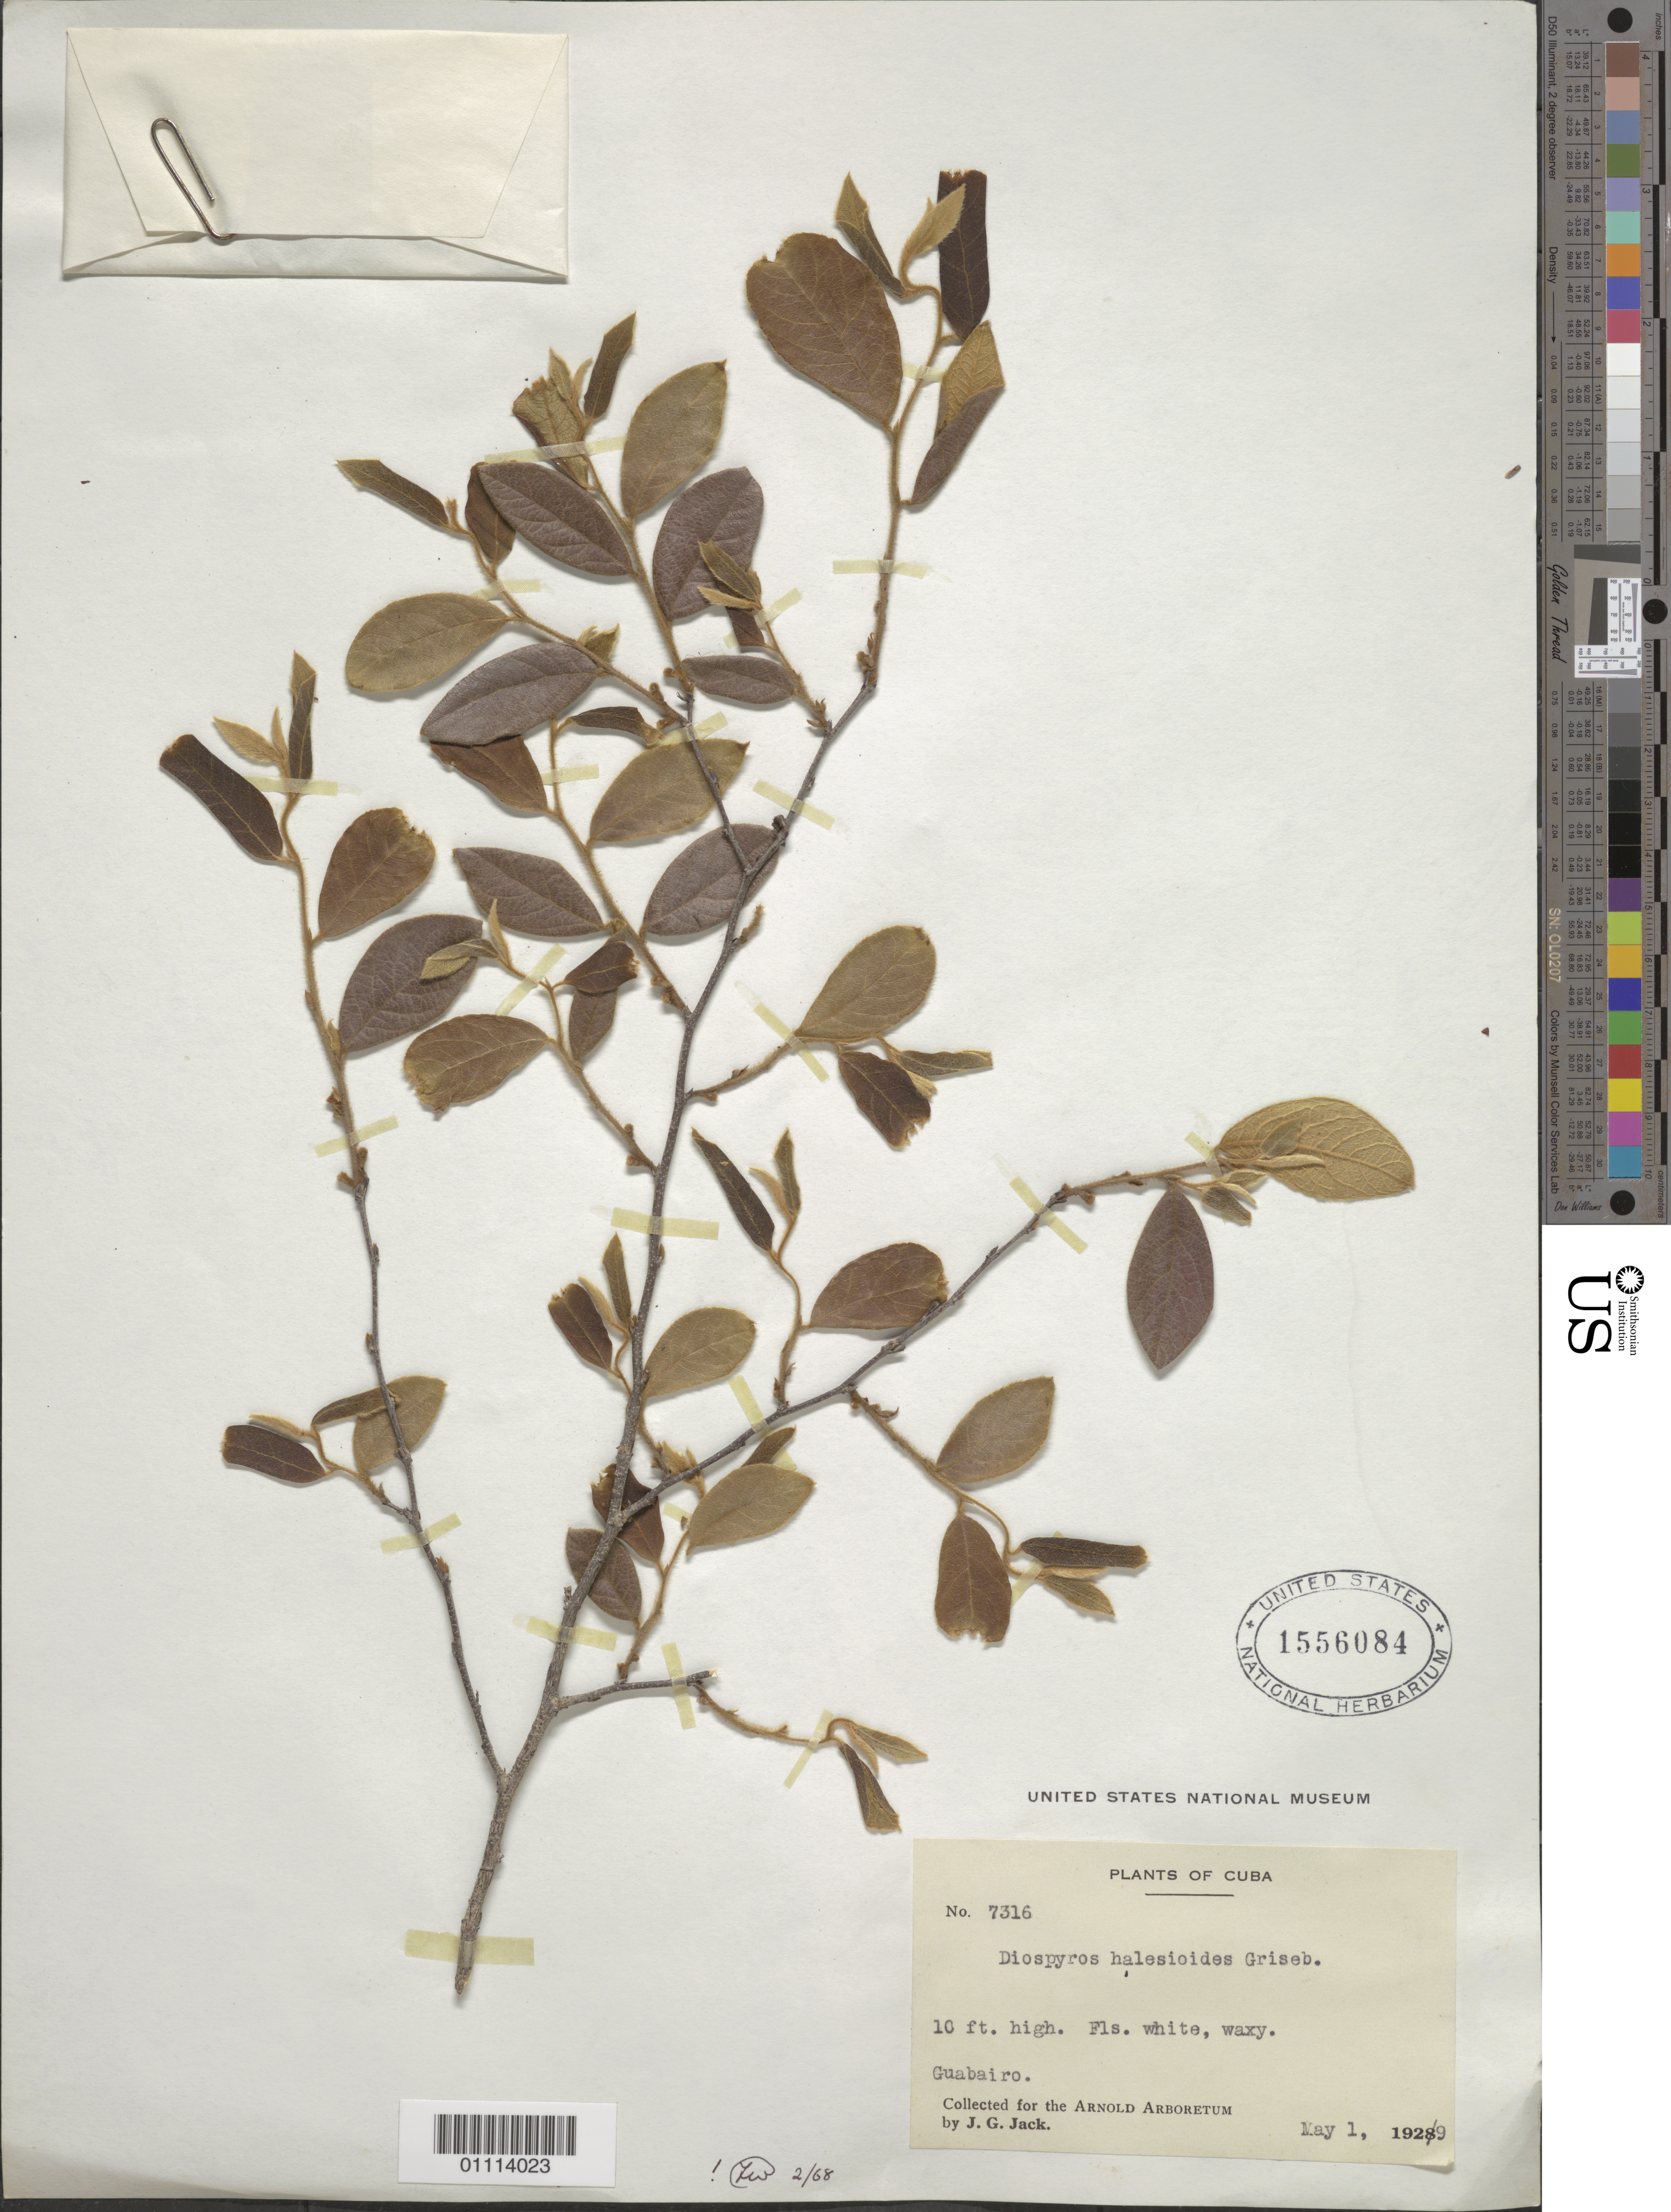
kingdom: Plantae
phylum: Tracheophyta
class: Magnoliopsida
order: Ericales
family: Ebenaceae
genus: Diospyros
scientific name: Diospyros halesioides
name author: Griseb.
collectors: J. G. Jack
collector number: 7316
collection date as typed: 01 May 1929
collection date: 1929-05-01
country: Cuba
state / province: Cienfuegos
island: Cuba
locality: Guabairo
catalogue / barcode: US 1556084